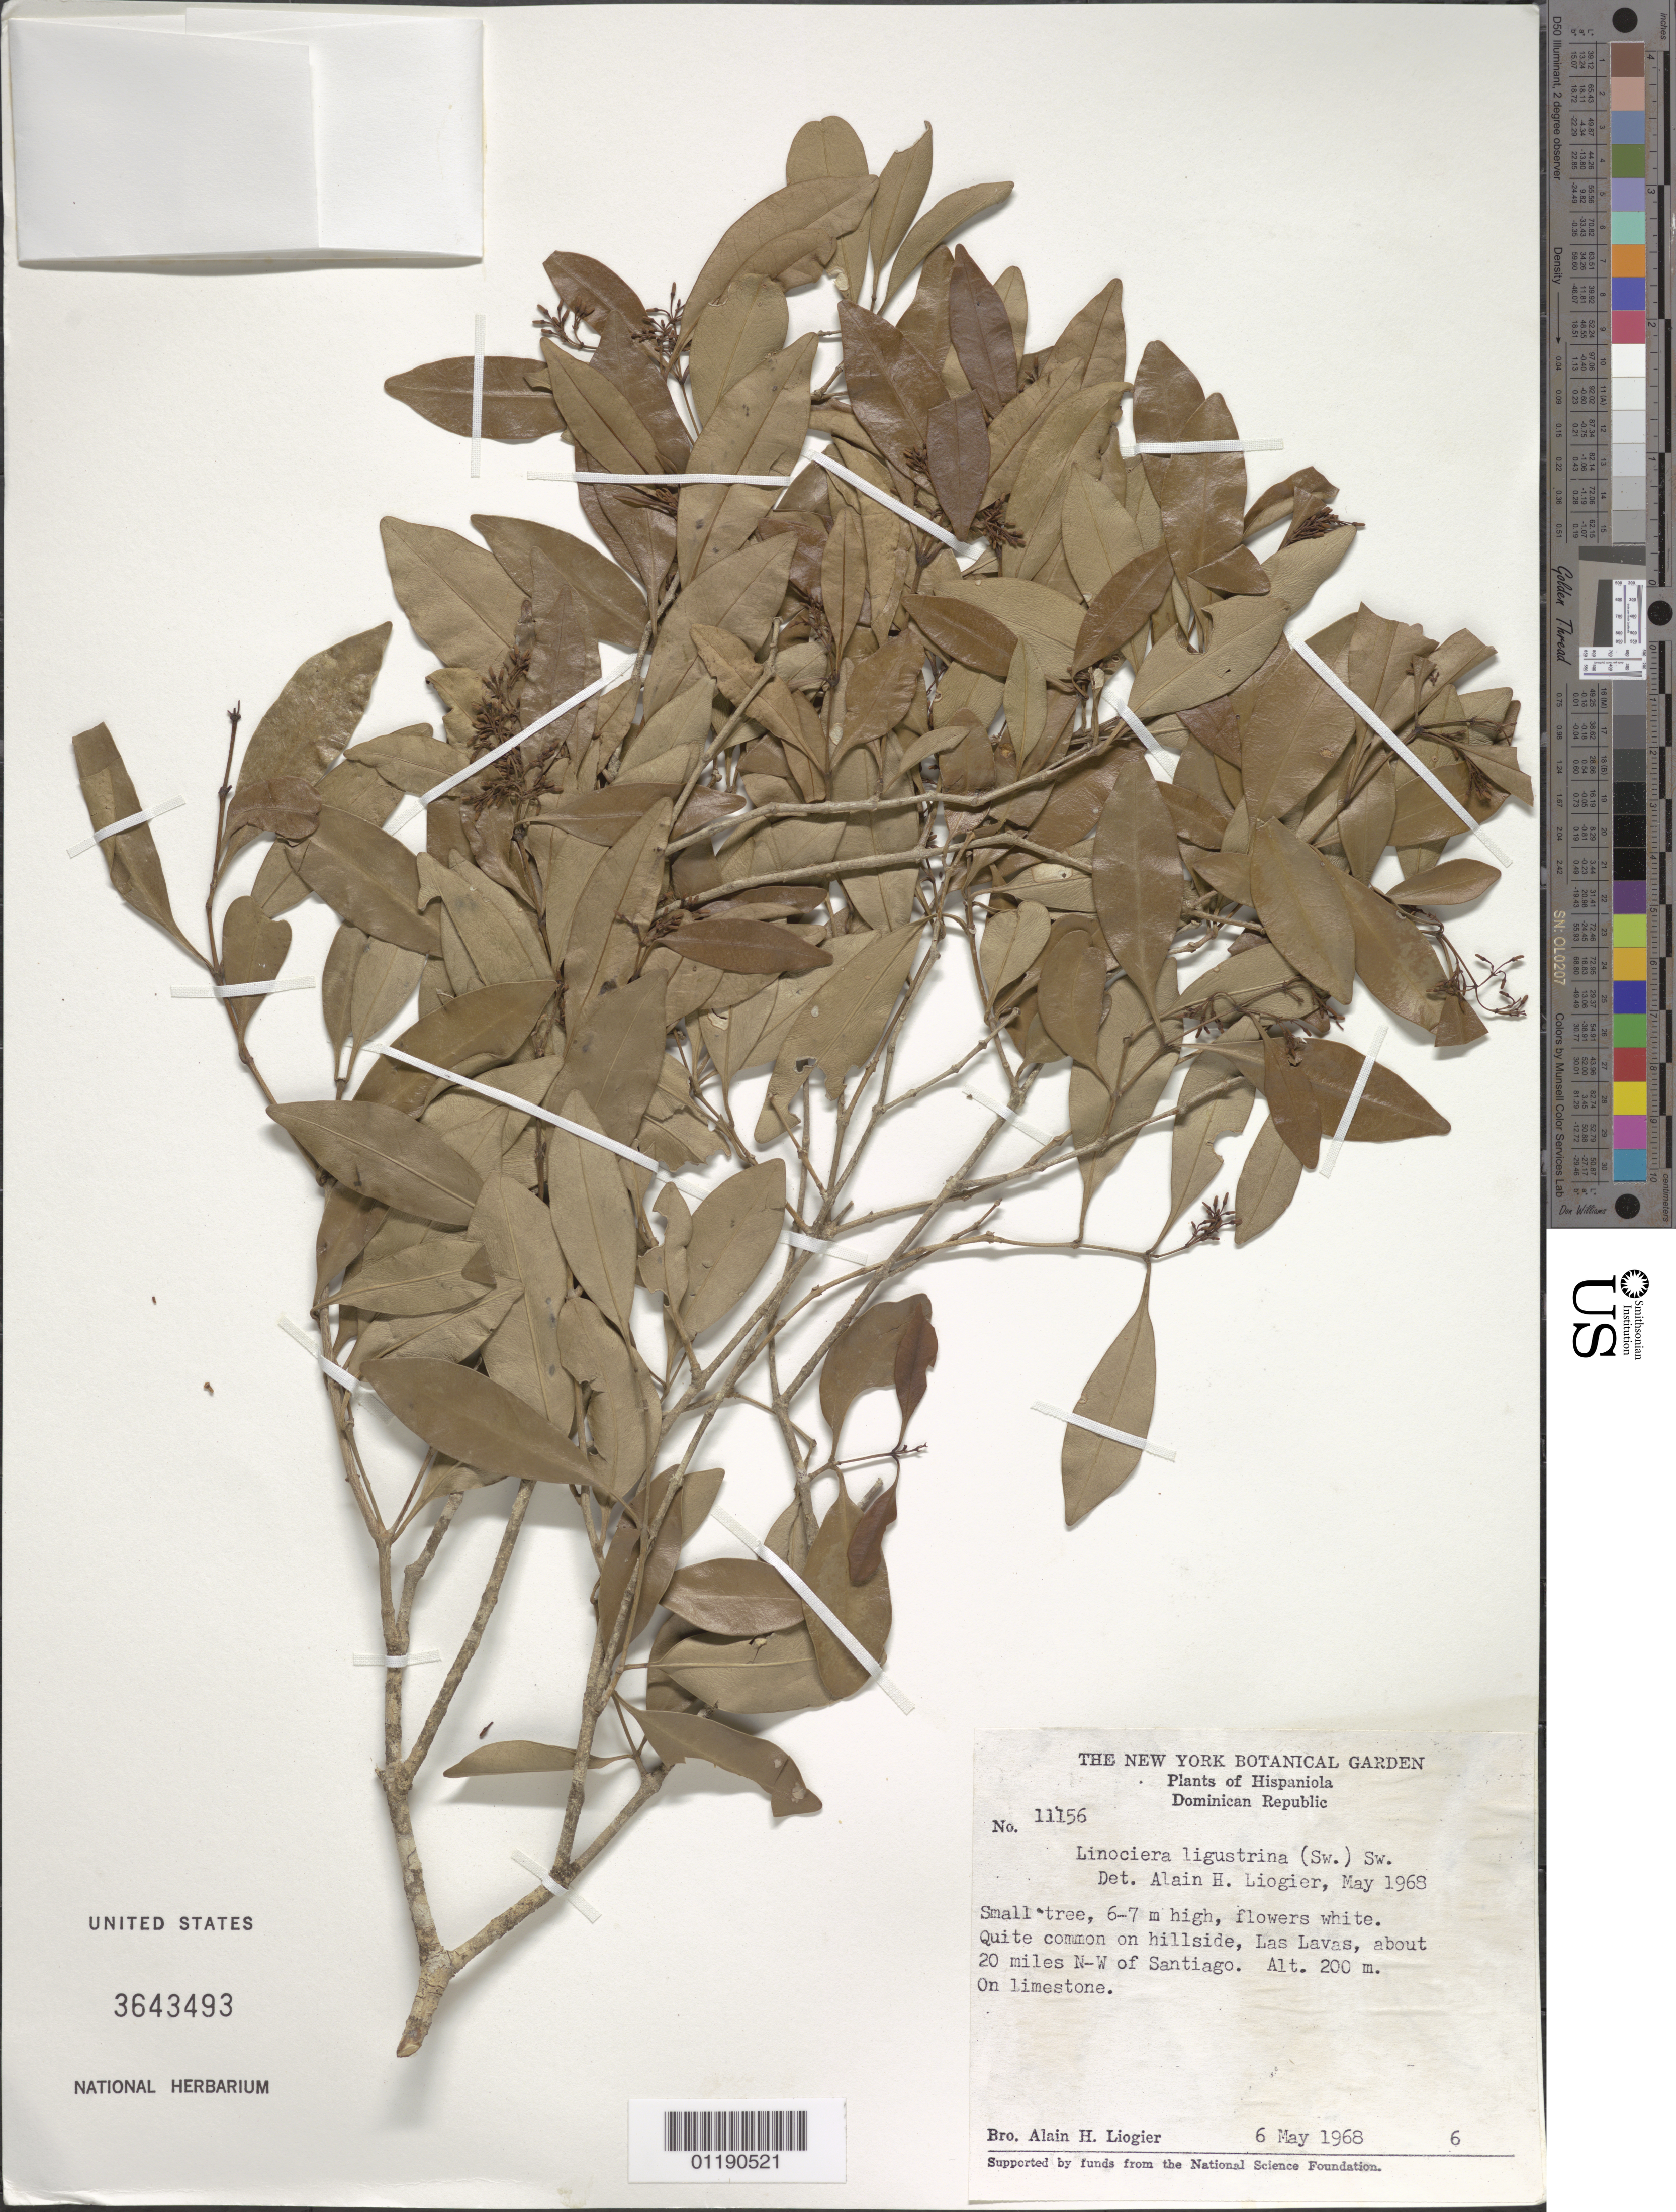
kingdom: Plantae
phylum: Tracheophyta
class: Magnoliopsida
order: Lamiales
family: Oleaceae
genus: Linociera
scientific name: Linociera ligustrina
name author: (Sw.) Sw.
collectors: A. H. Liogier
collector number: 11156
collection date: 1968-05-06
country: Dominican Republic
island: Hispaniola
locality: Las Lavas, about 20 miled N-W of Santiago.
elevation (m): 200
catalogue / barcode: US 3643493